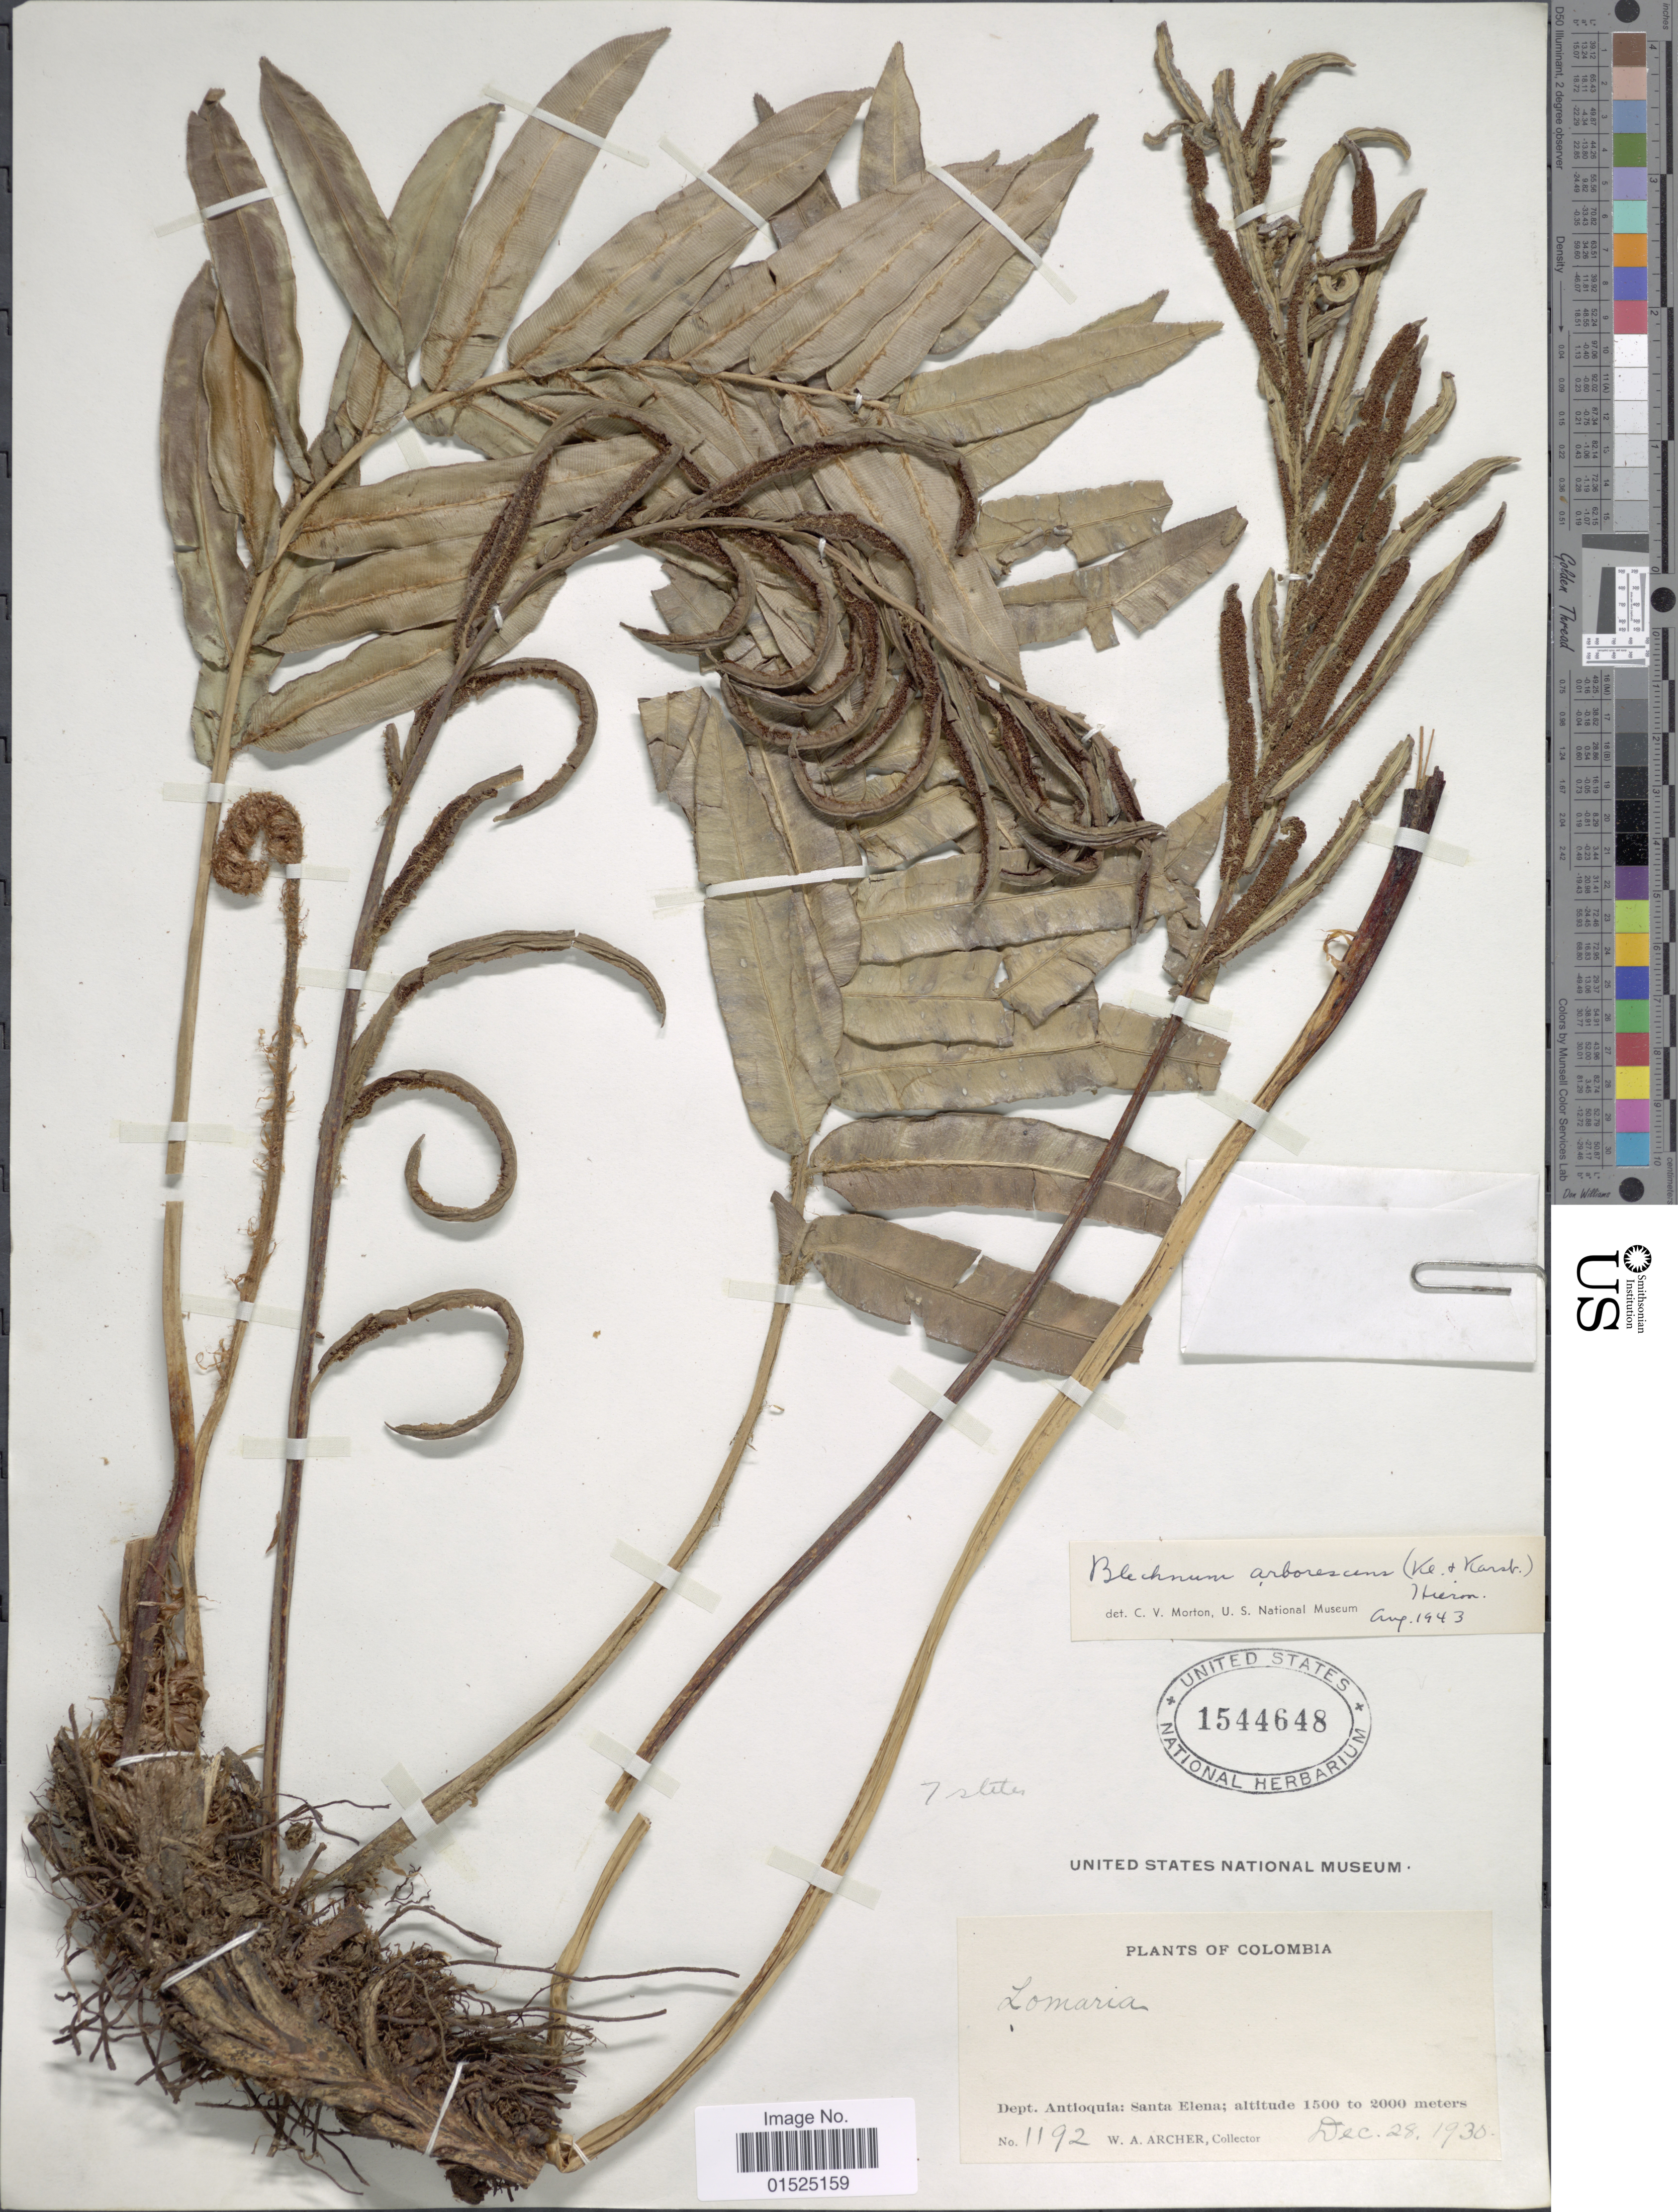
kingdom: Plantae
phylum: Tracheophyta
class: Polypodiopsida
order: Polypodiales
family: Blechnaceae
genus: Blechnum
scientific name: Blechnum arborescens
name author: (Klotzsch) Hieron.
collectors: W. A. Archer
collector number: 1192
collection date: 1930-12-28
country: Colombia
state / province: Antioquia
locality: Santa Elena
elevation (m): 1500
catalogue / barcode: US 1544648